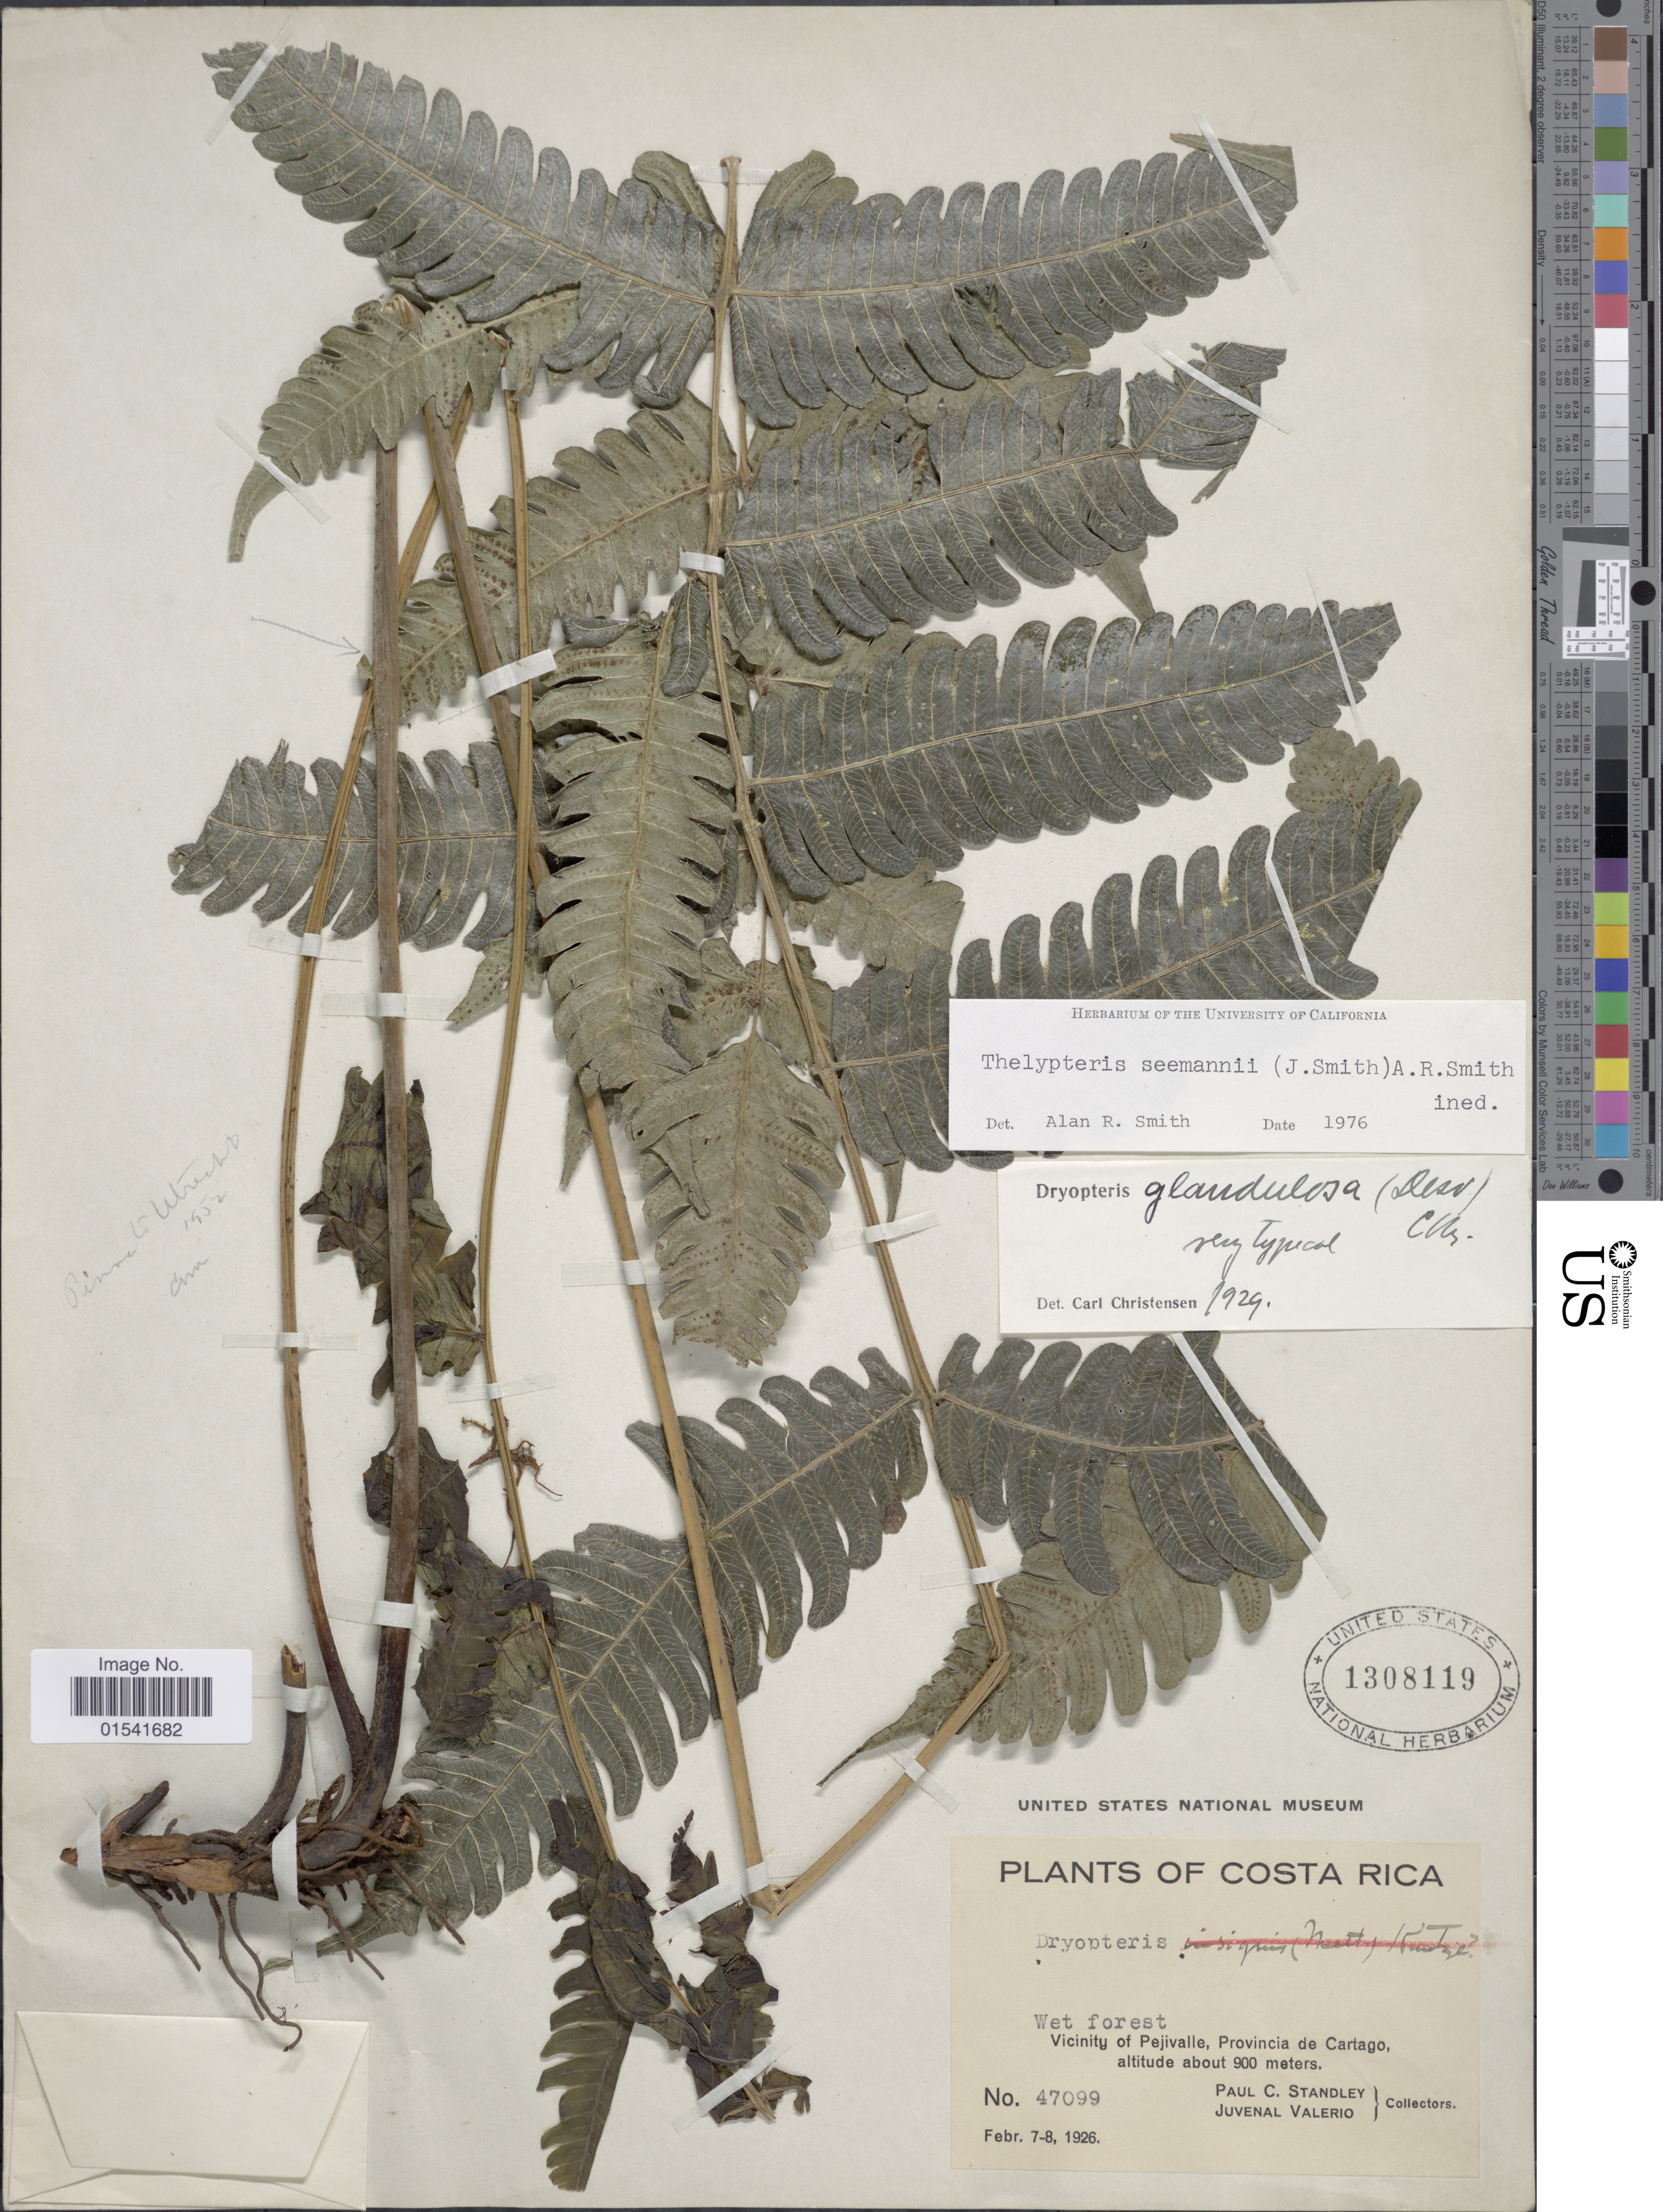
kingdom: Plantae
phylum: Tracheophyta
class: Polypodiopsida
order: Polypodiales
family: Thelypteridaceae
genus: Steiropteris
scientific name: Steiropteris seemannii (J. Sm.) comb. nov., ined. 2015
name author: (J. Sm.)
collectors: P. C. Standley & J. Valerio R.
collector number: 47099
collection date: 1926-02-07/1926-02-08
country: Costa Rica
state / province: Cartago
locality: Vicinity of Pejivalle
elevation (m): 900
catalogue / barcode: US 1308119